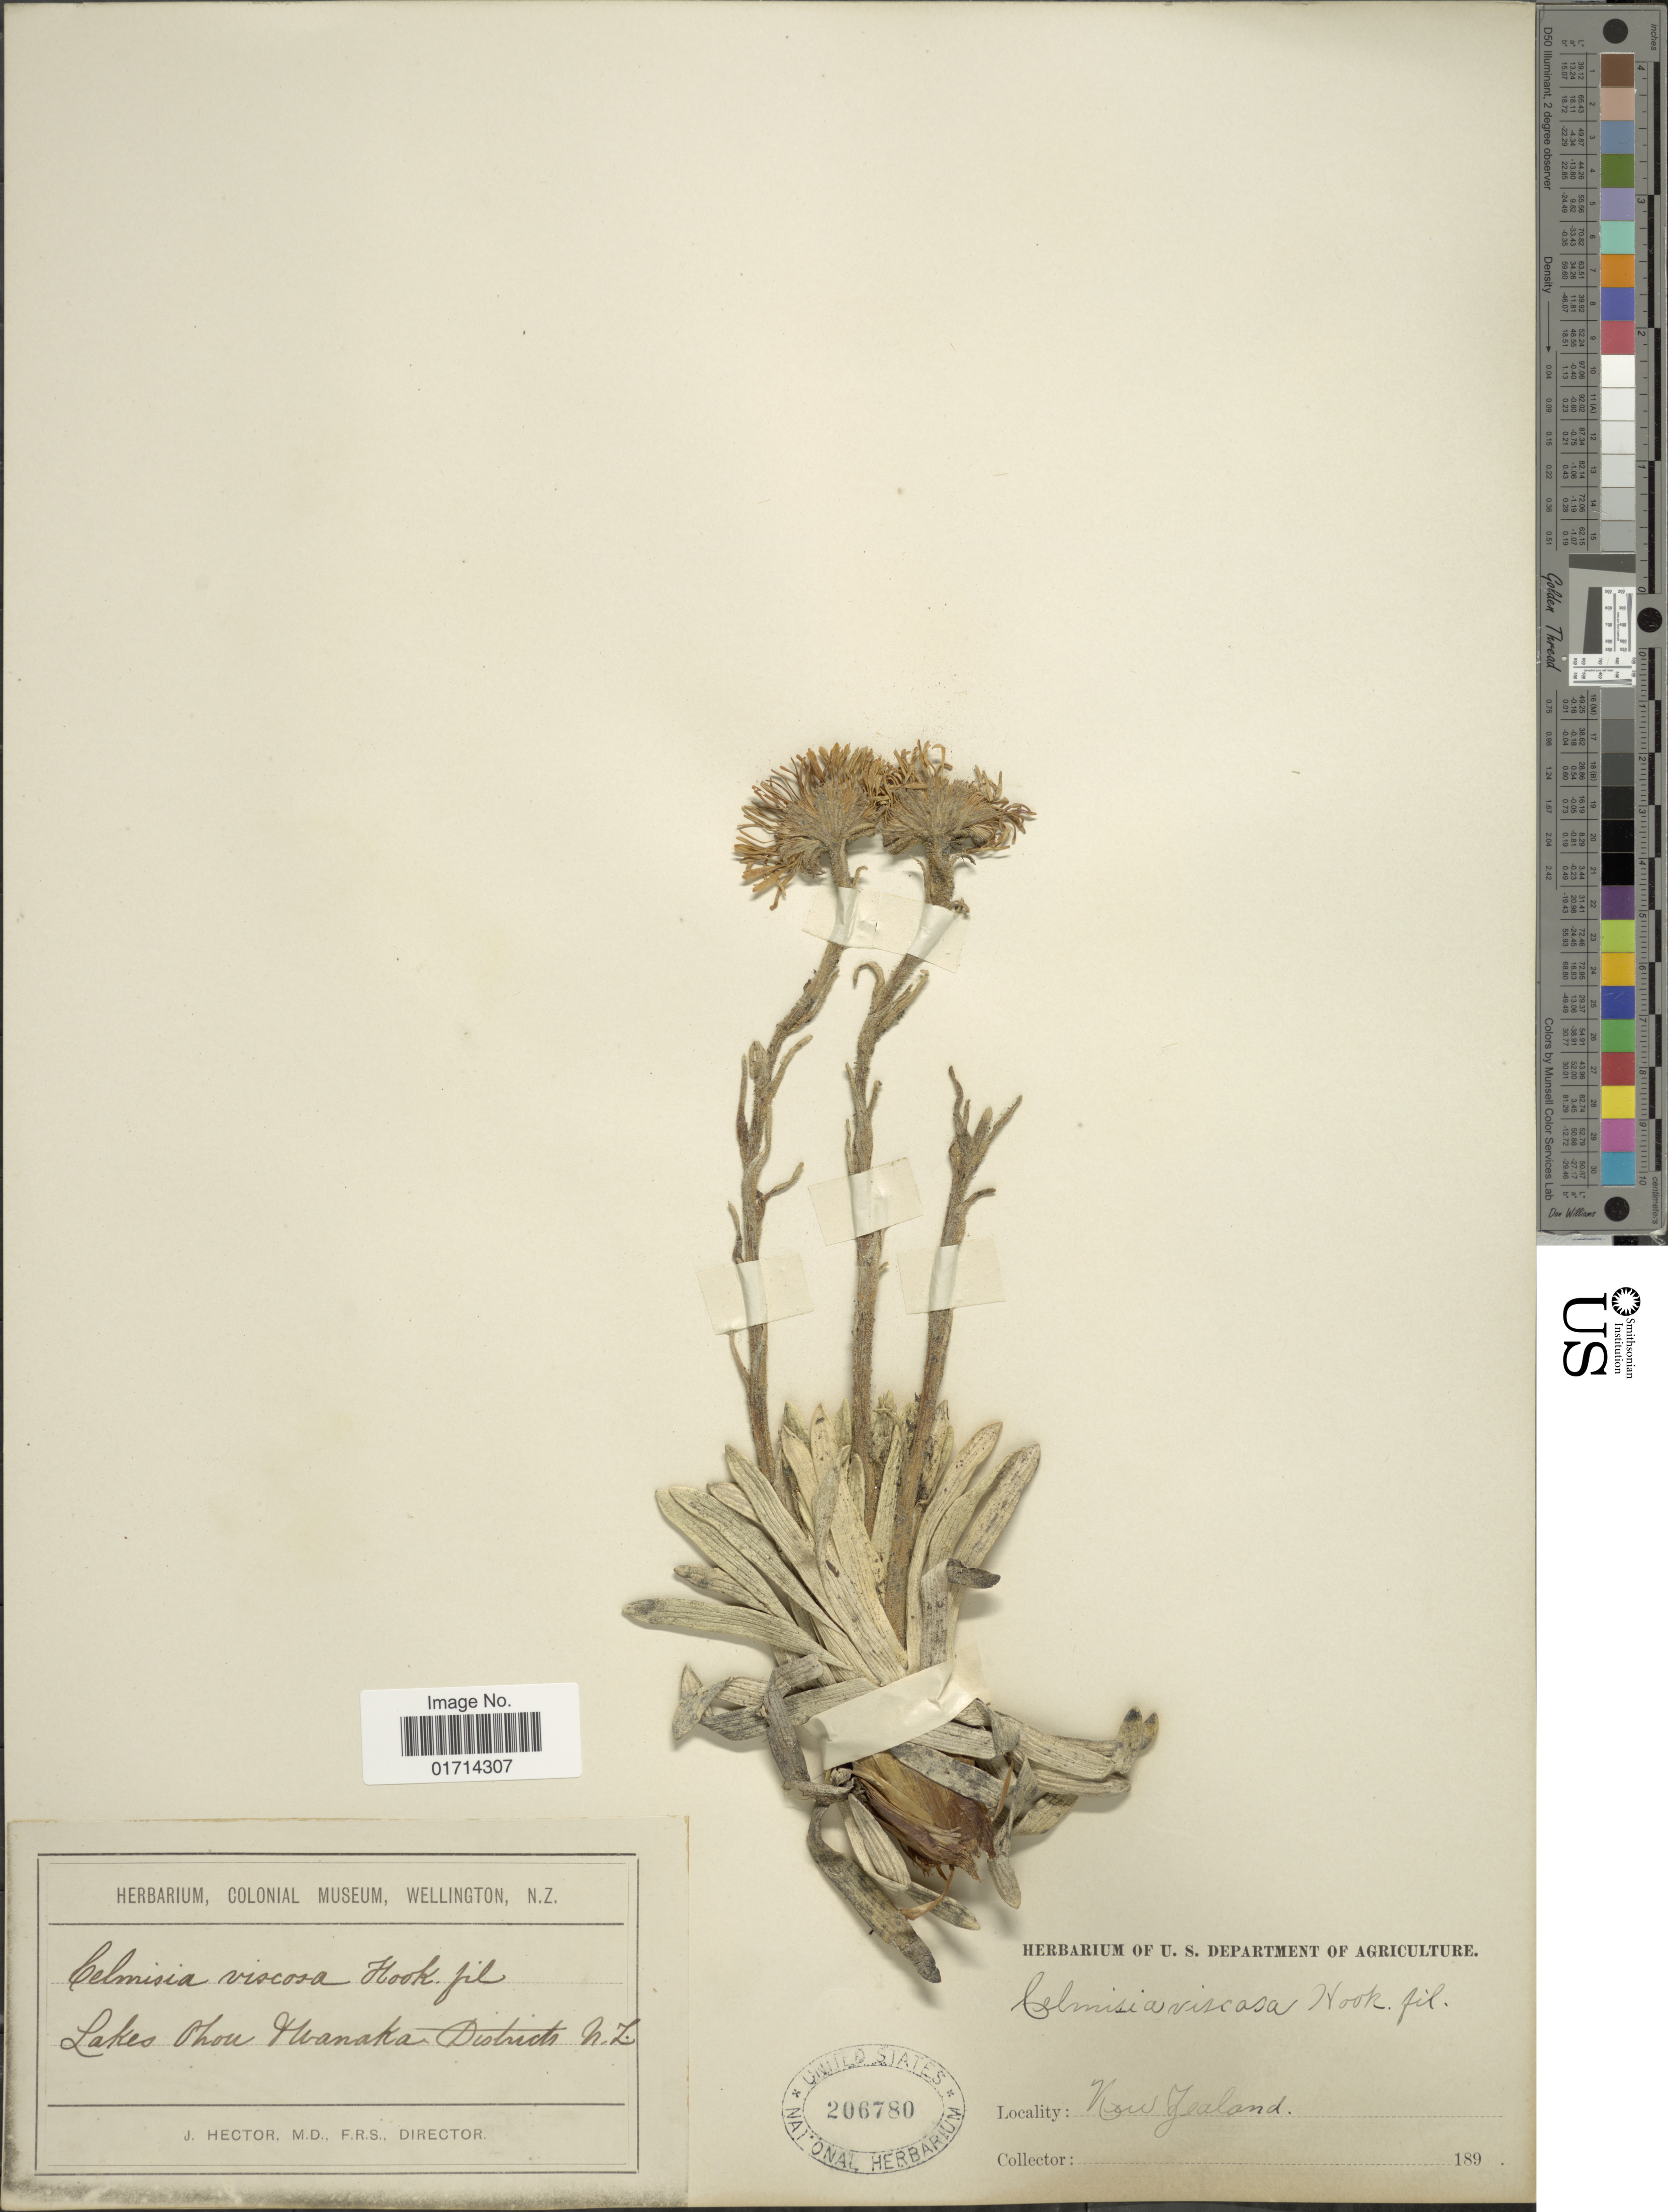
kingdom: Plantae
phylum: Tracheophyta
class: Magnoliopsida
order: Asterales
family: Asteraceae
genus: Celmisia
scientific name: Celmisia viscosa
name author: Hook. f.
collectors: Hector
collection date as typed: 189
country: New Zealand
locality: Lakes Ohou Hwanaka, N. Z.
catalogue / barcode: US 206780